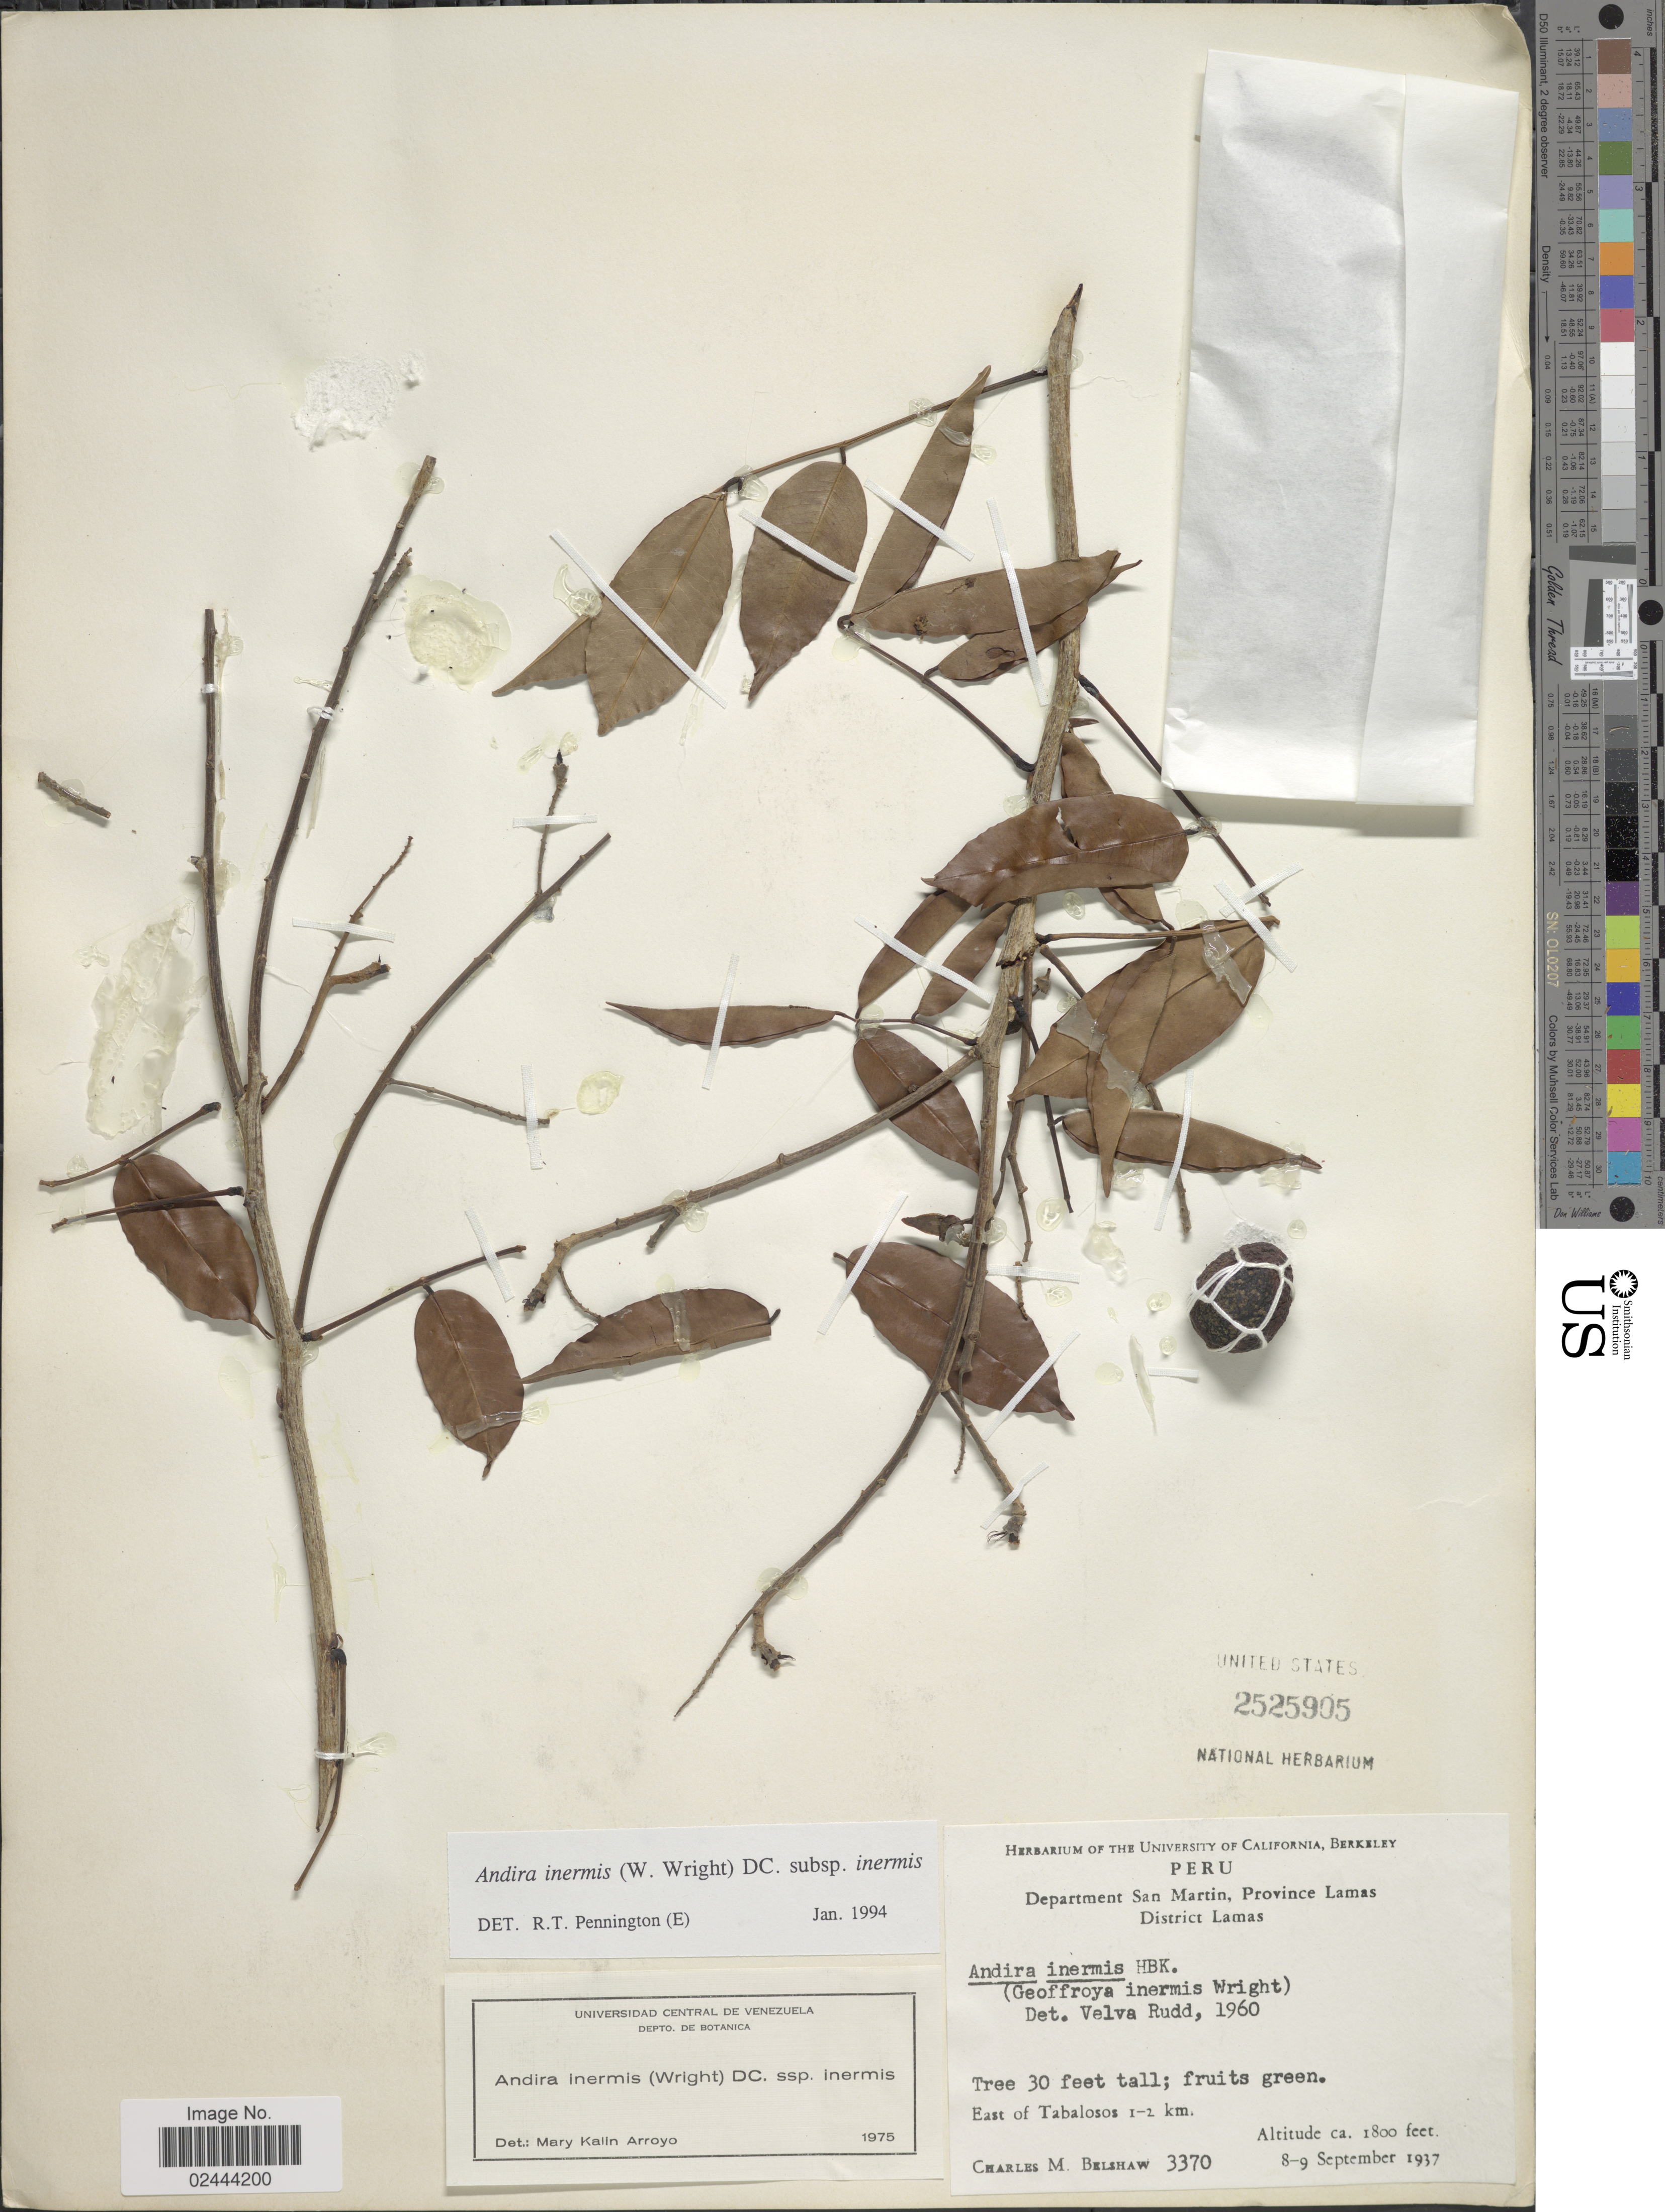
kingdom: Plantae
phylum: Tracheophyta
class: Magnoliopsida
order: Fabales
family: Fabaceae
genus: Andira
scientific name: Andira inermis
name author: (W. Wright) Kunth ex DC.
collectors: C. Shaw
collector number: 3370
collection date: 1937-09-08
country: Peru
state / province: San Martín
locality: Province Lamas. District Lamas. East of Tabalosos: 1-2 km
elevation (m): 549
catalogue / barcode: US 2525905